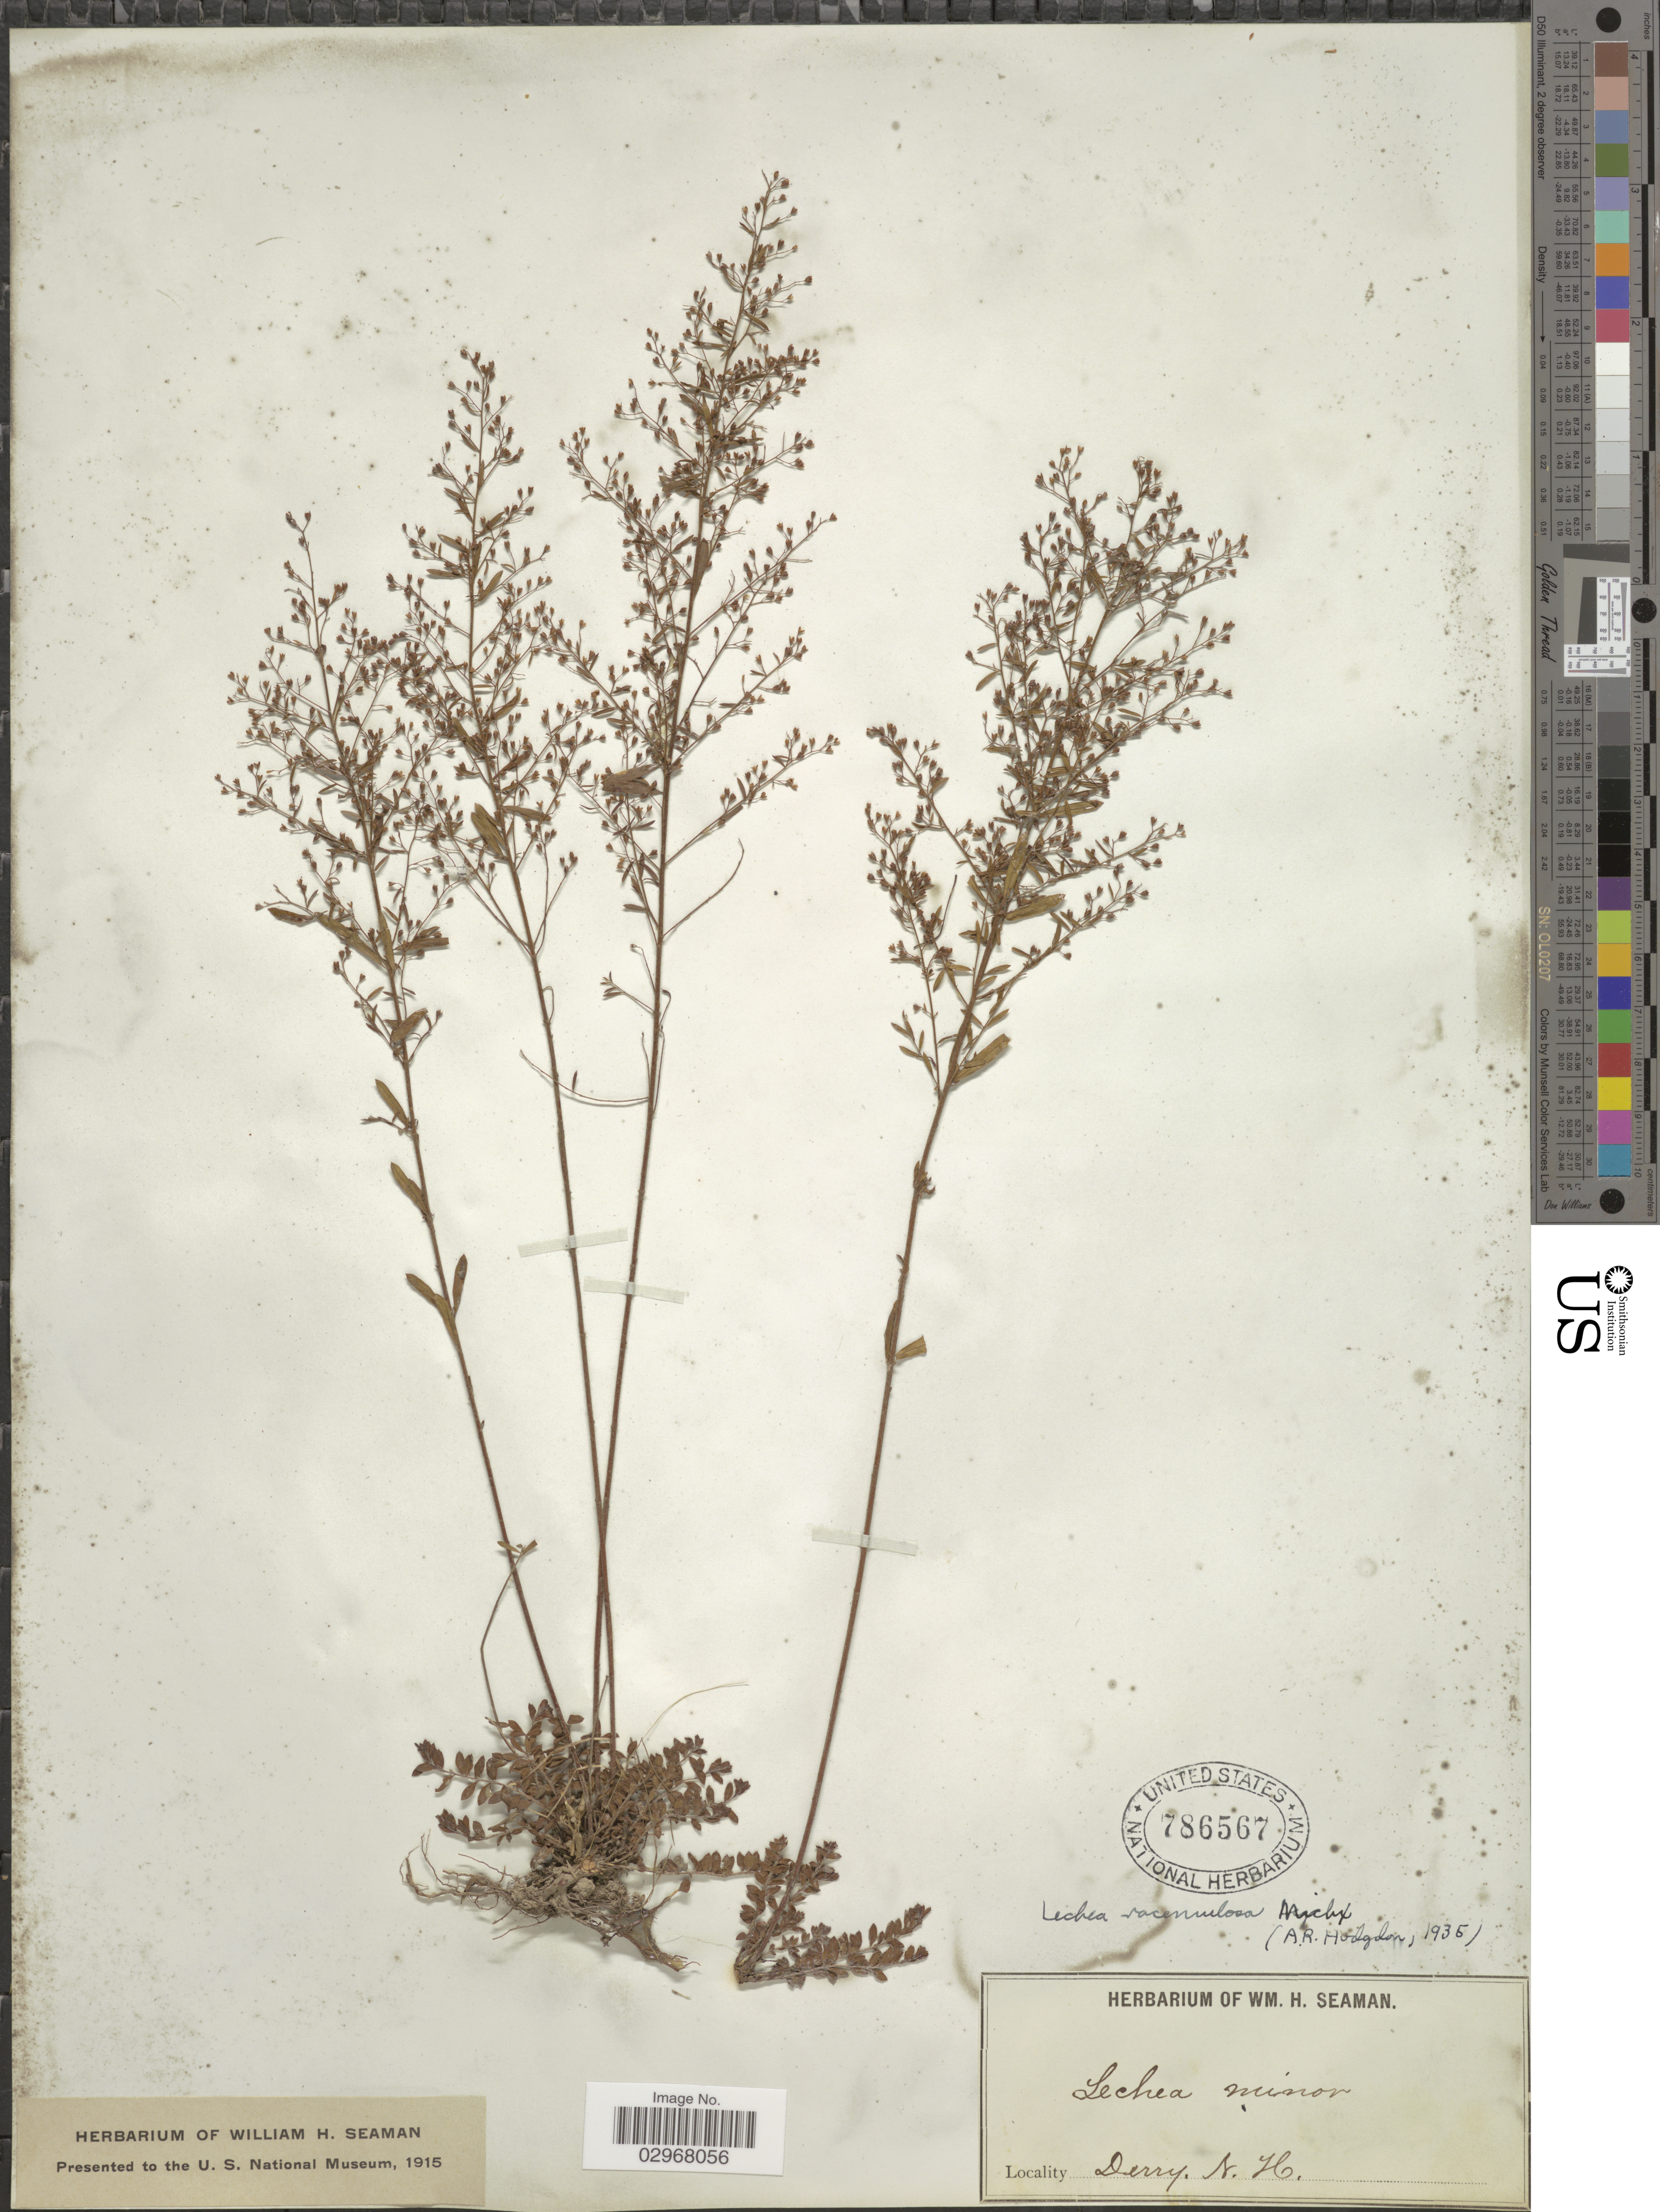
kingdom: Plantae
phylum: Tracheophyta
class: Magnoliopsida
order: Malvales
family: Cistaceae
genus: Lechea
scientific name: Lechea racemulosa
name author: Michx.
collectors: Ex herb. W. H. Seaman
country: United States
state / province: New Hampshire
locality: Derry. N. H.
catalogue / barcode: US 786567